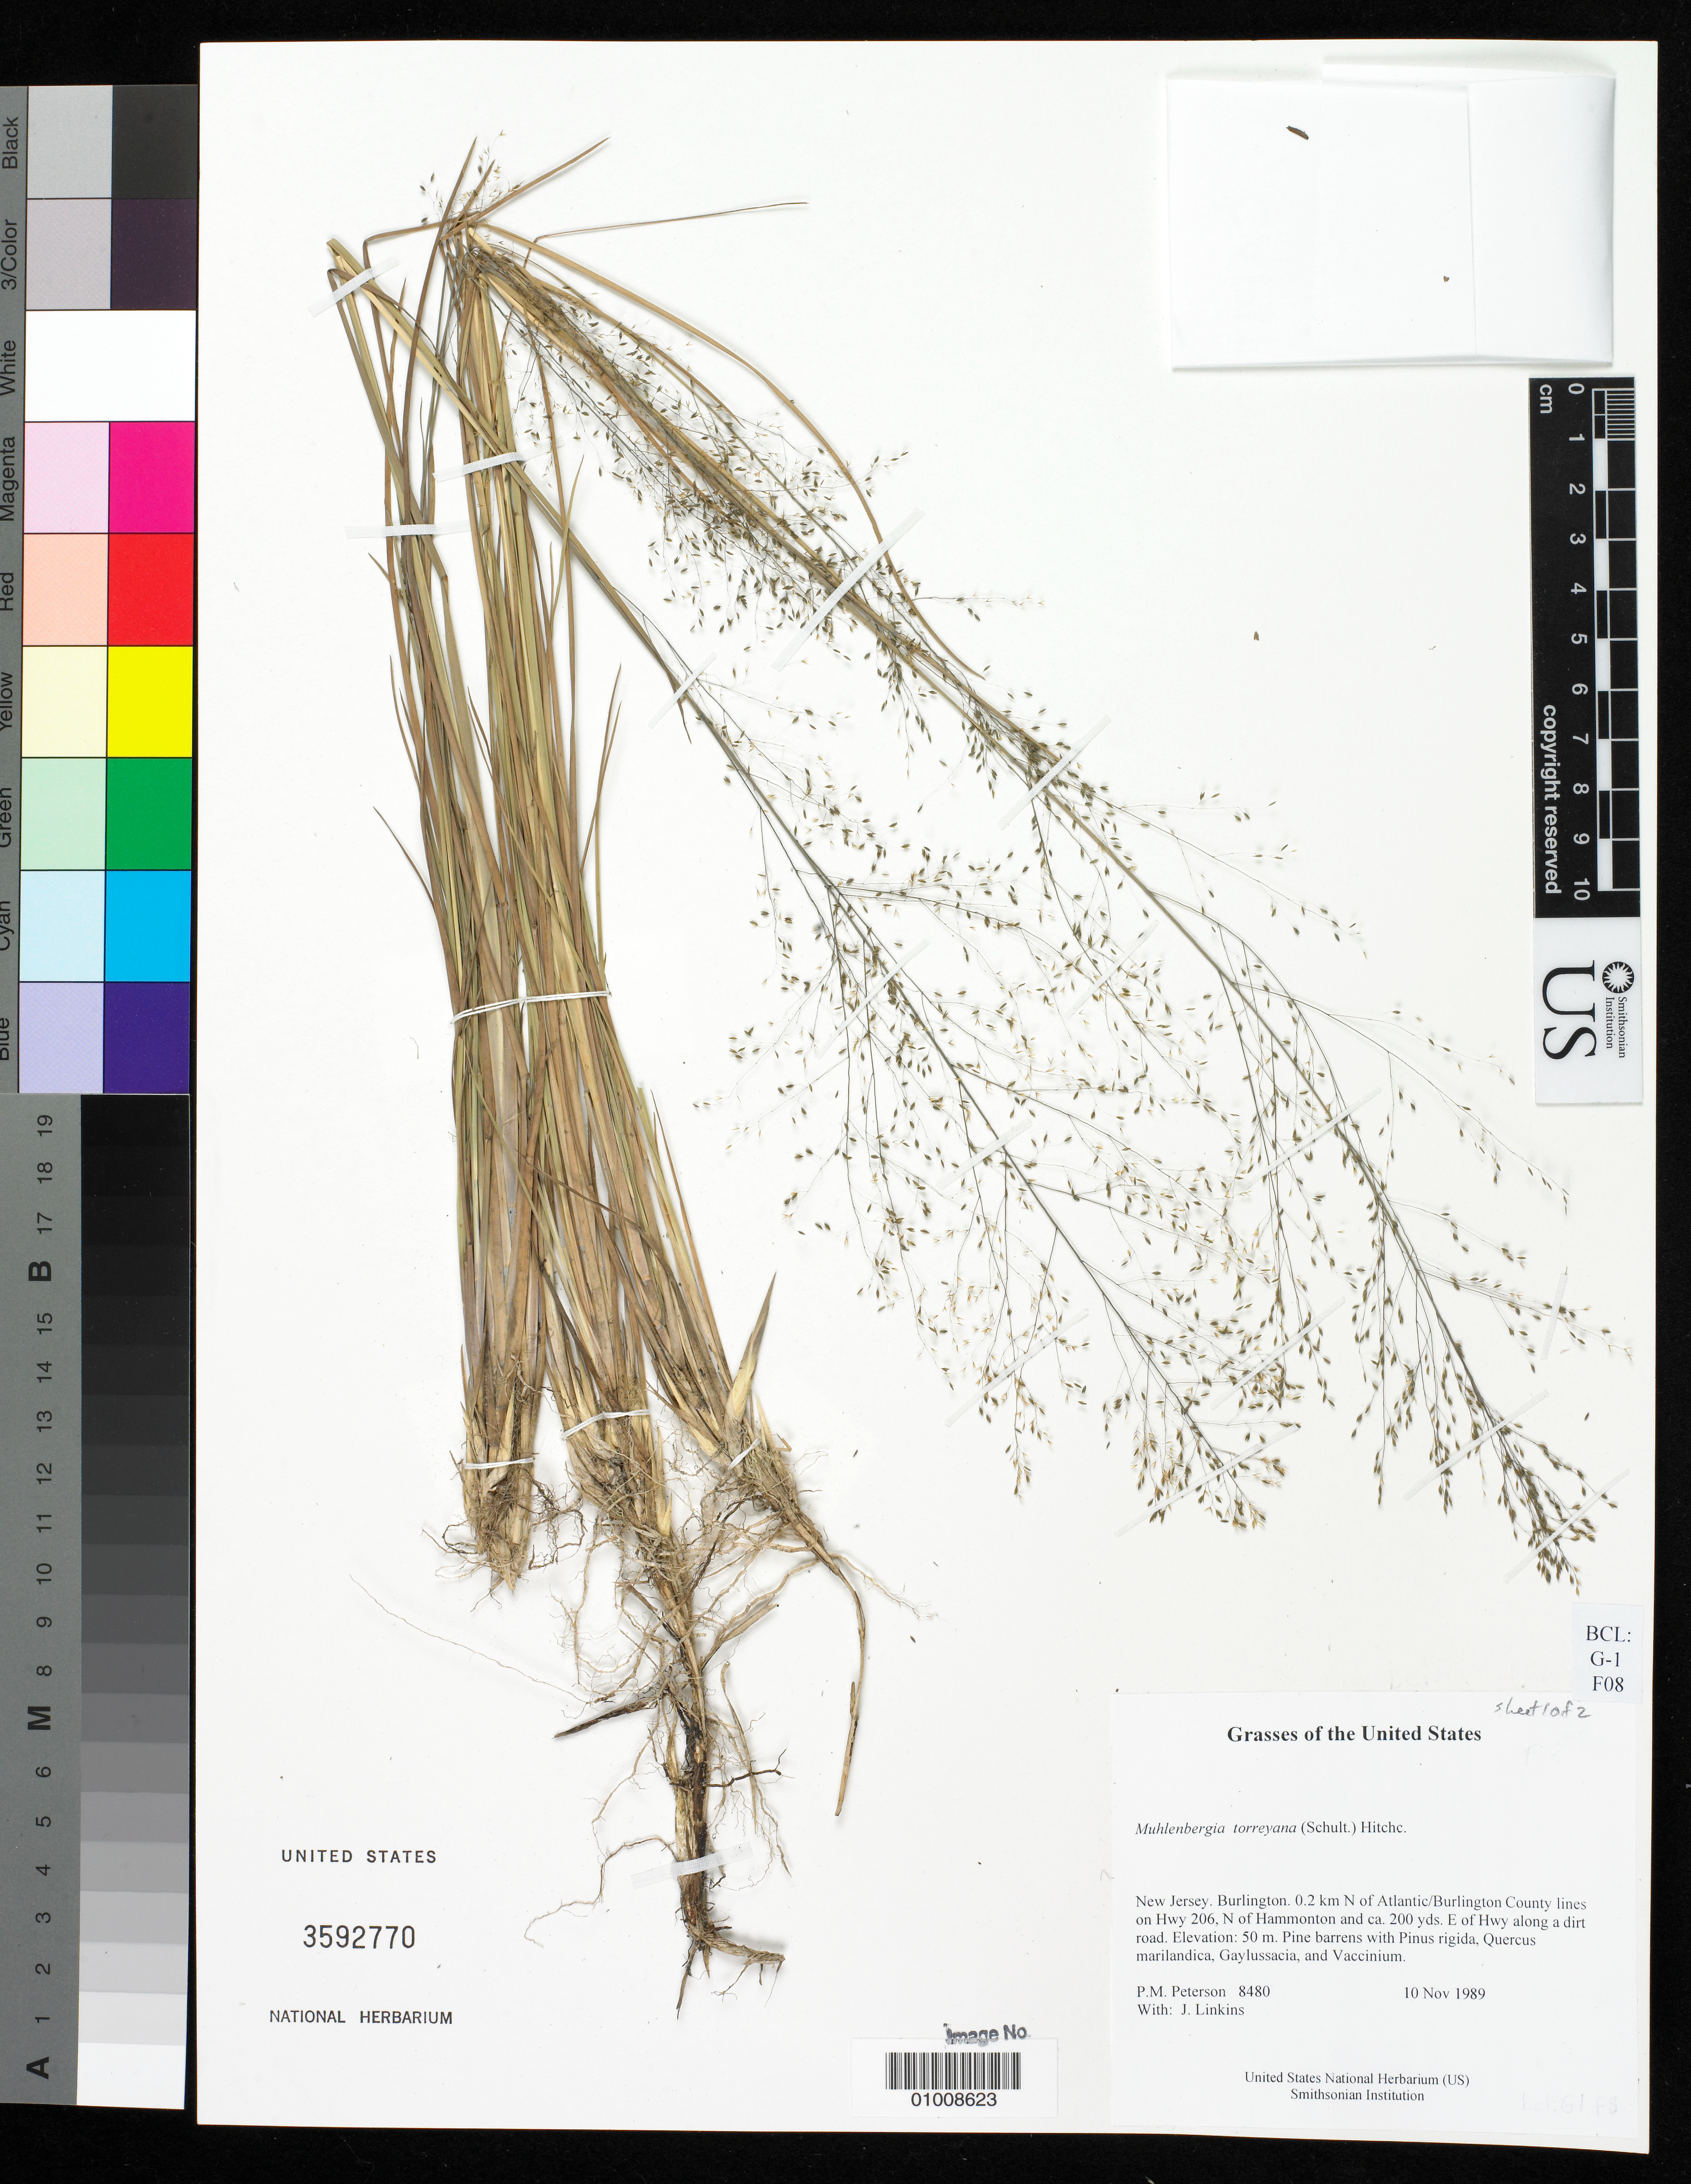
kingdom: Plantae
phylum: Tracheophyta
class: Liliopsida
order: Poales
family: Poaceae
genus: Muhlenbergia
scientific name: Muhlenbergia torreyana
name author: (Schult.) Hitchc.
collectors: P. M. Peterson & J. Linkins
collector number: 08480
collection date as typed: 10 Nov 1989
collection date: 1989-11-10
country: United States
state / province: New Jersey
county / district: Burlington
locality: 0.2 km N of Atlantic/Burlington County lines on Hwy 206, N of Hammonton and ca. 200 yds. E of Hwy along a dirt road.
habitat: Pine barrens with Pinus rigida, Quercus marilandica, Gaylussacia, and Vaccinium.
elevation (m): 50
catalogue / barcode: US 3592770